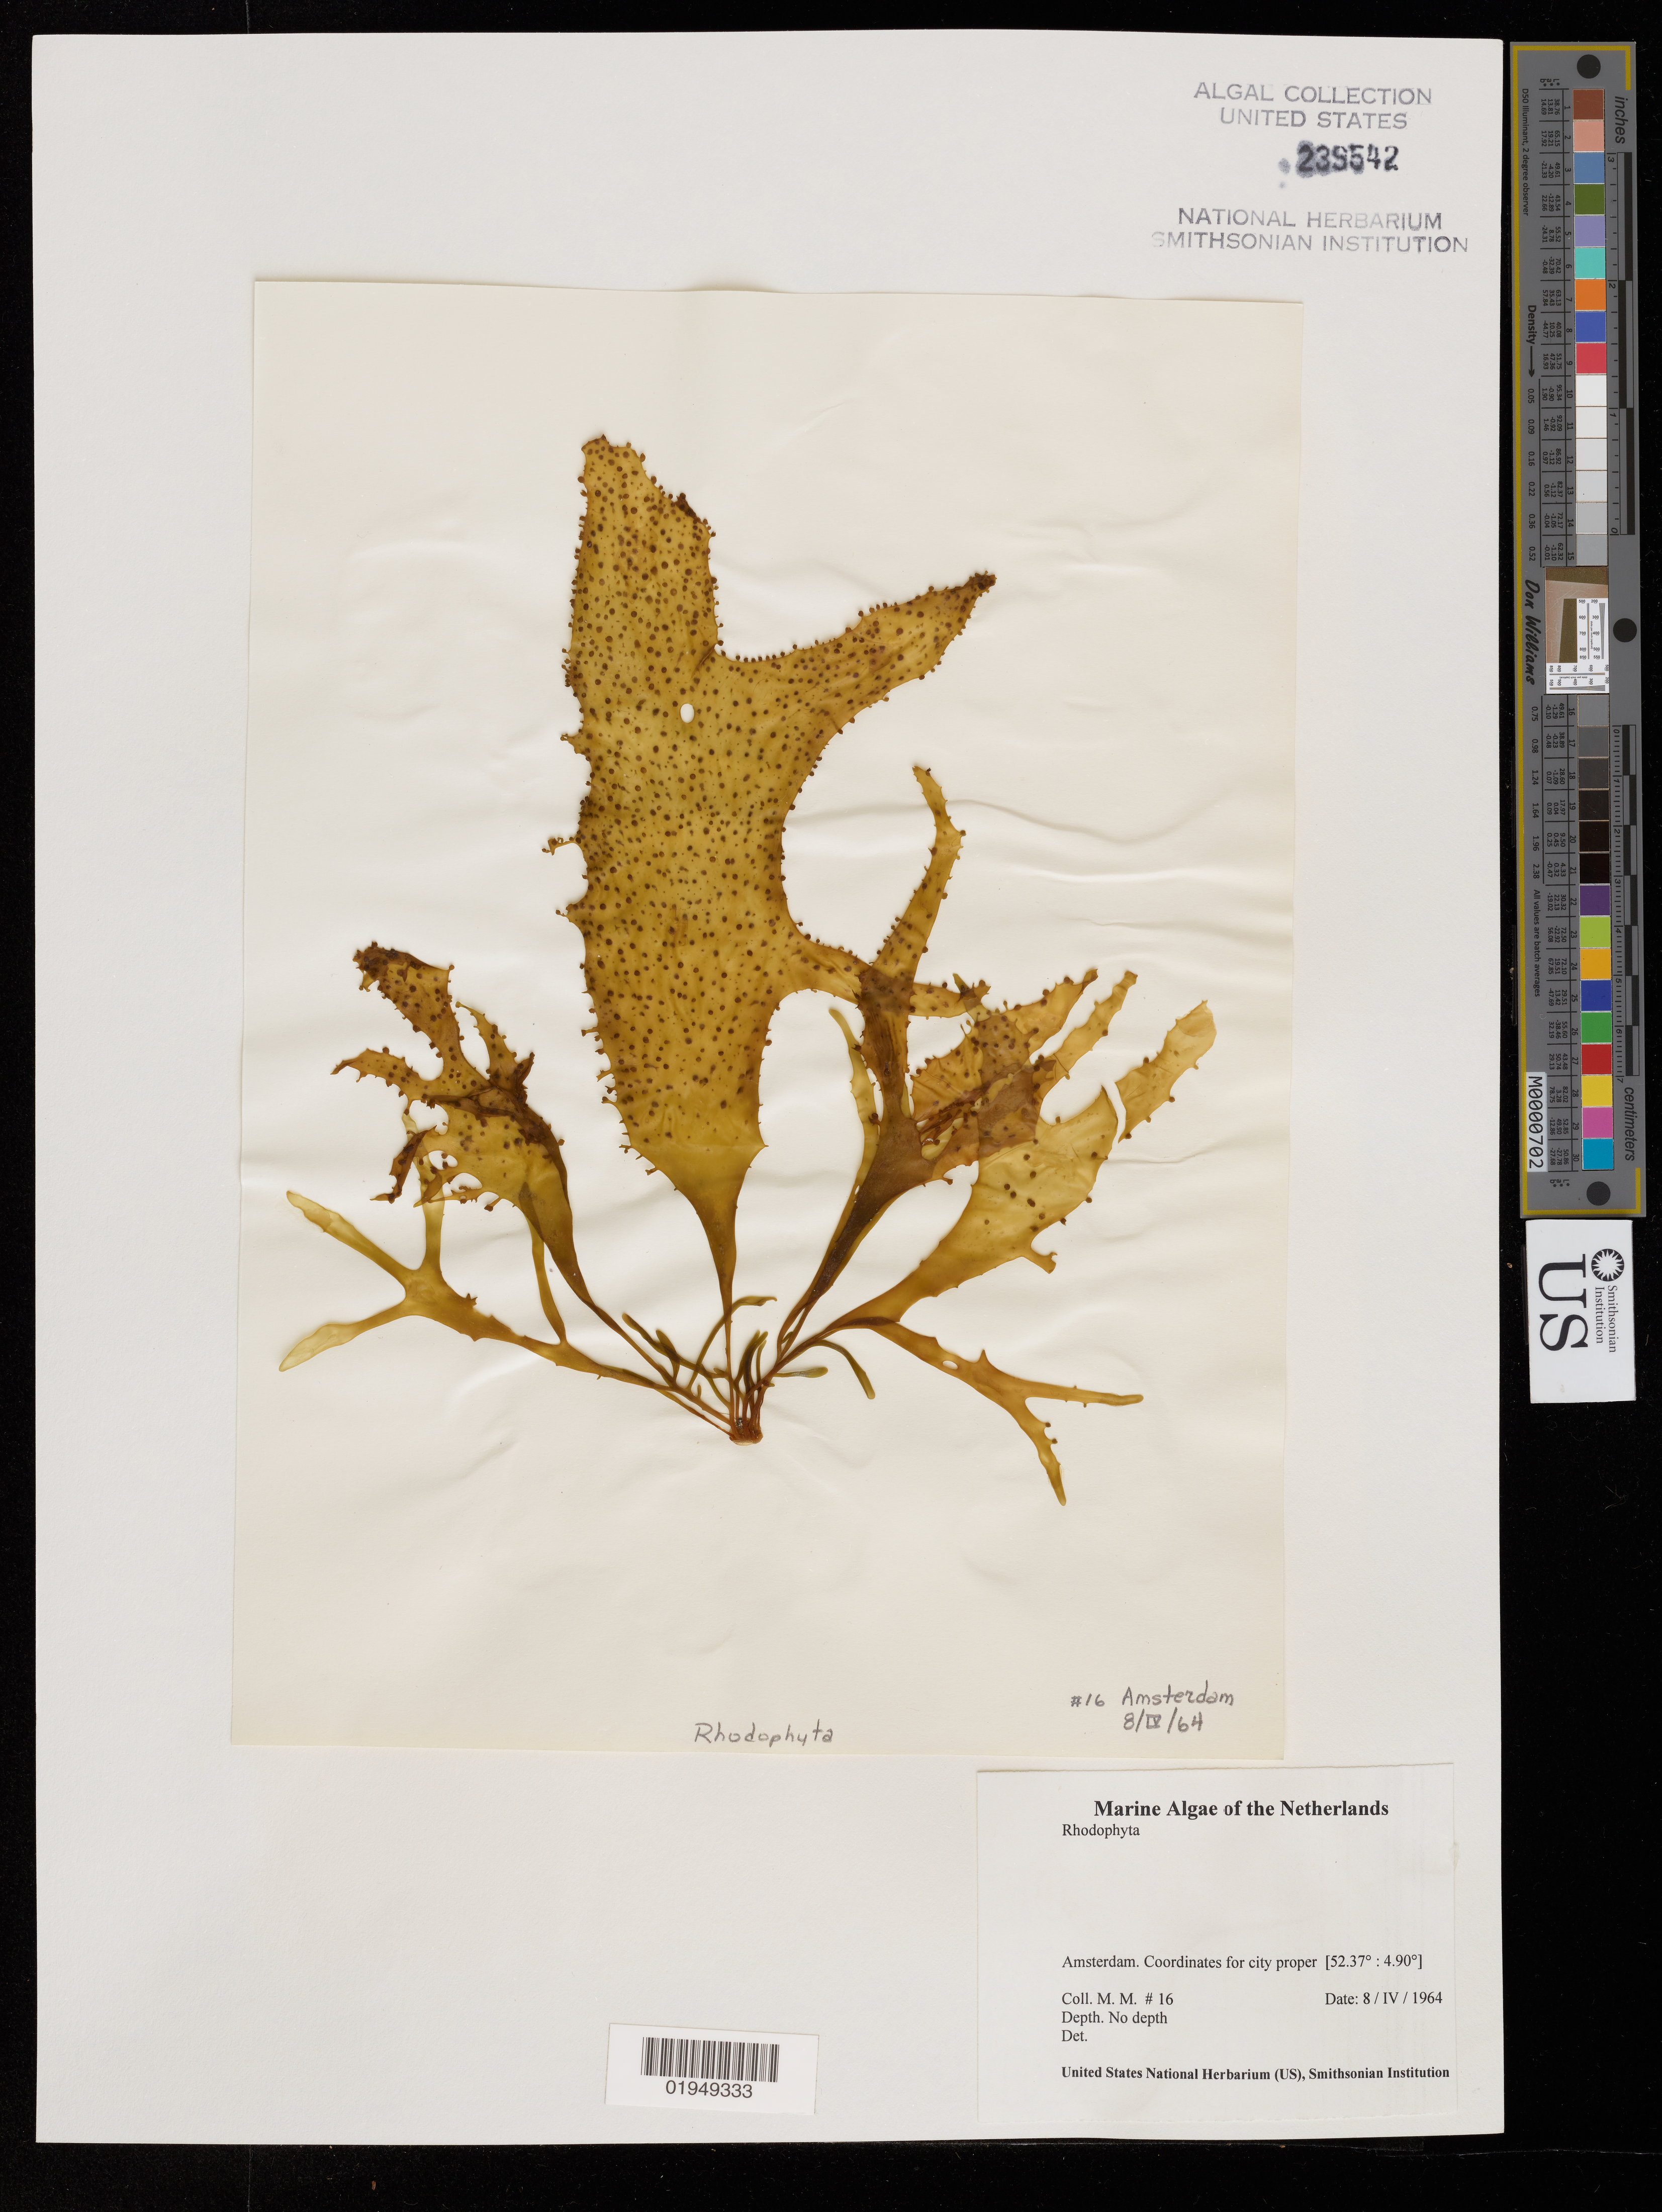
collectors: M. M.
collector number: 16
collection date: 1964-04-08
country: Netherlands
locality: Amsterdam. Coordinates for city proper [52.37° : 4.90°]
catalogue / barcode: US 239542